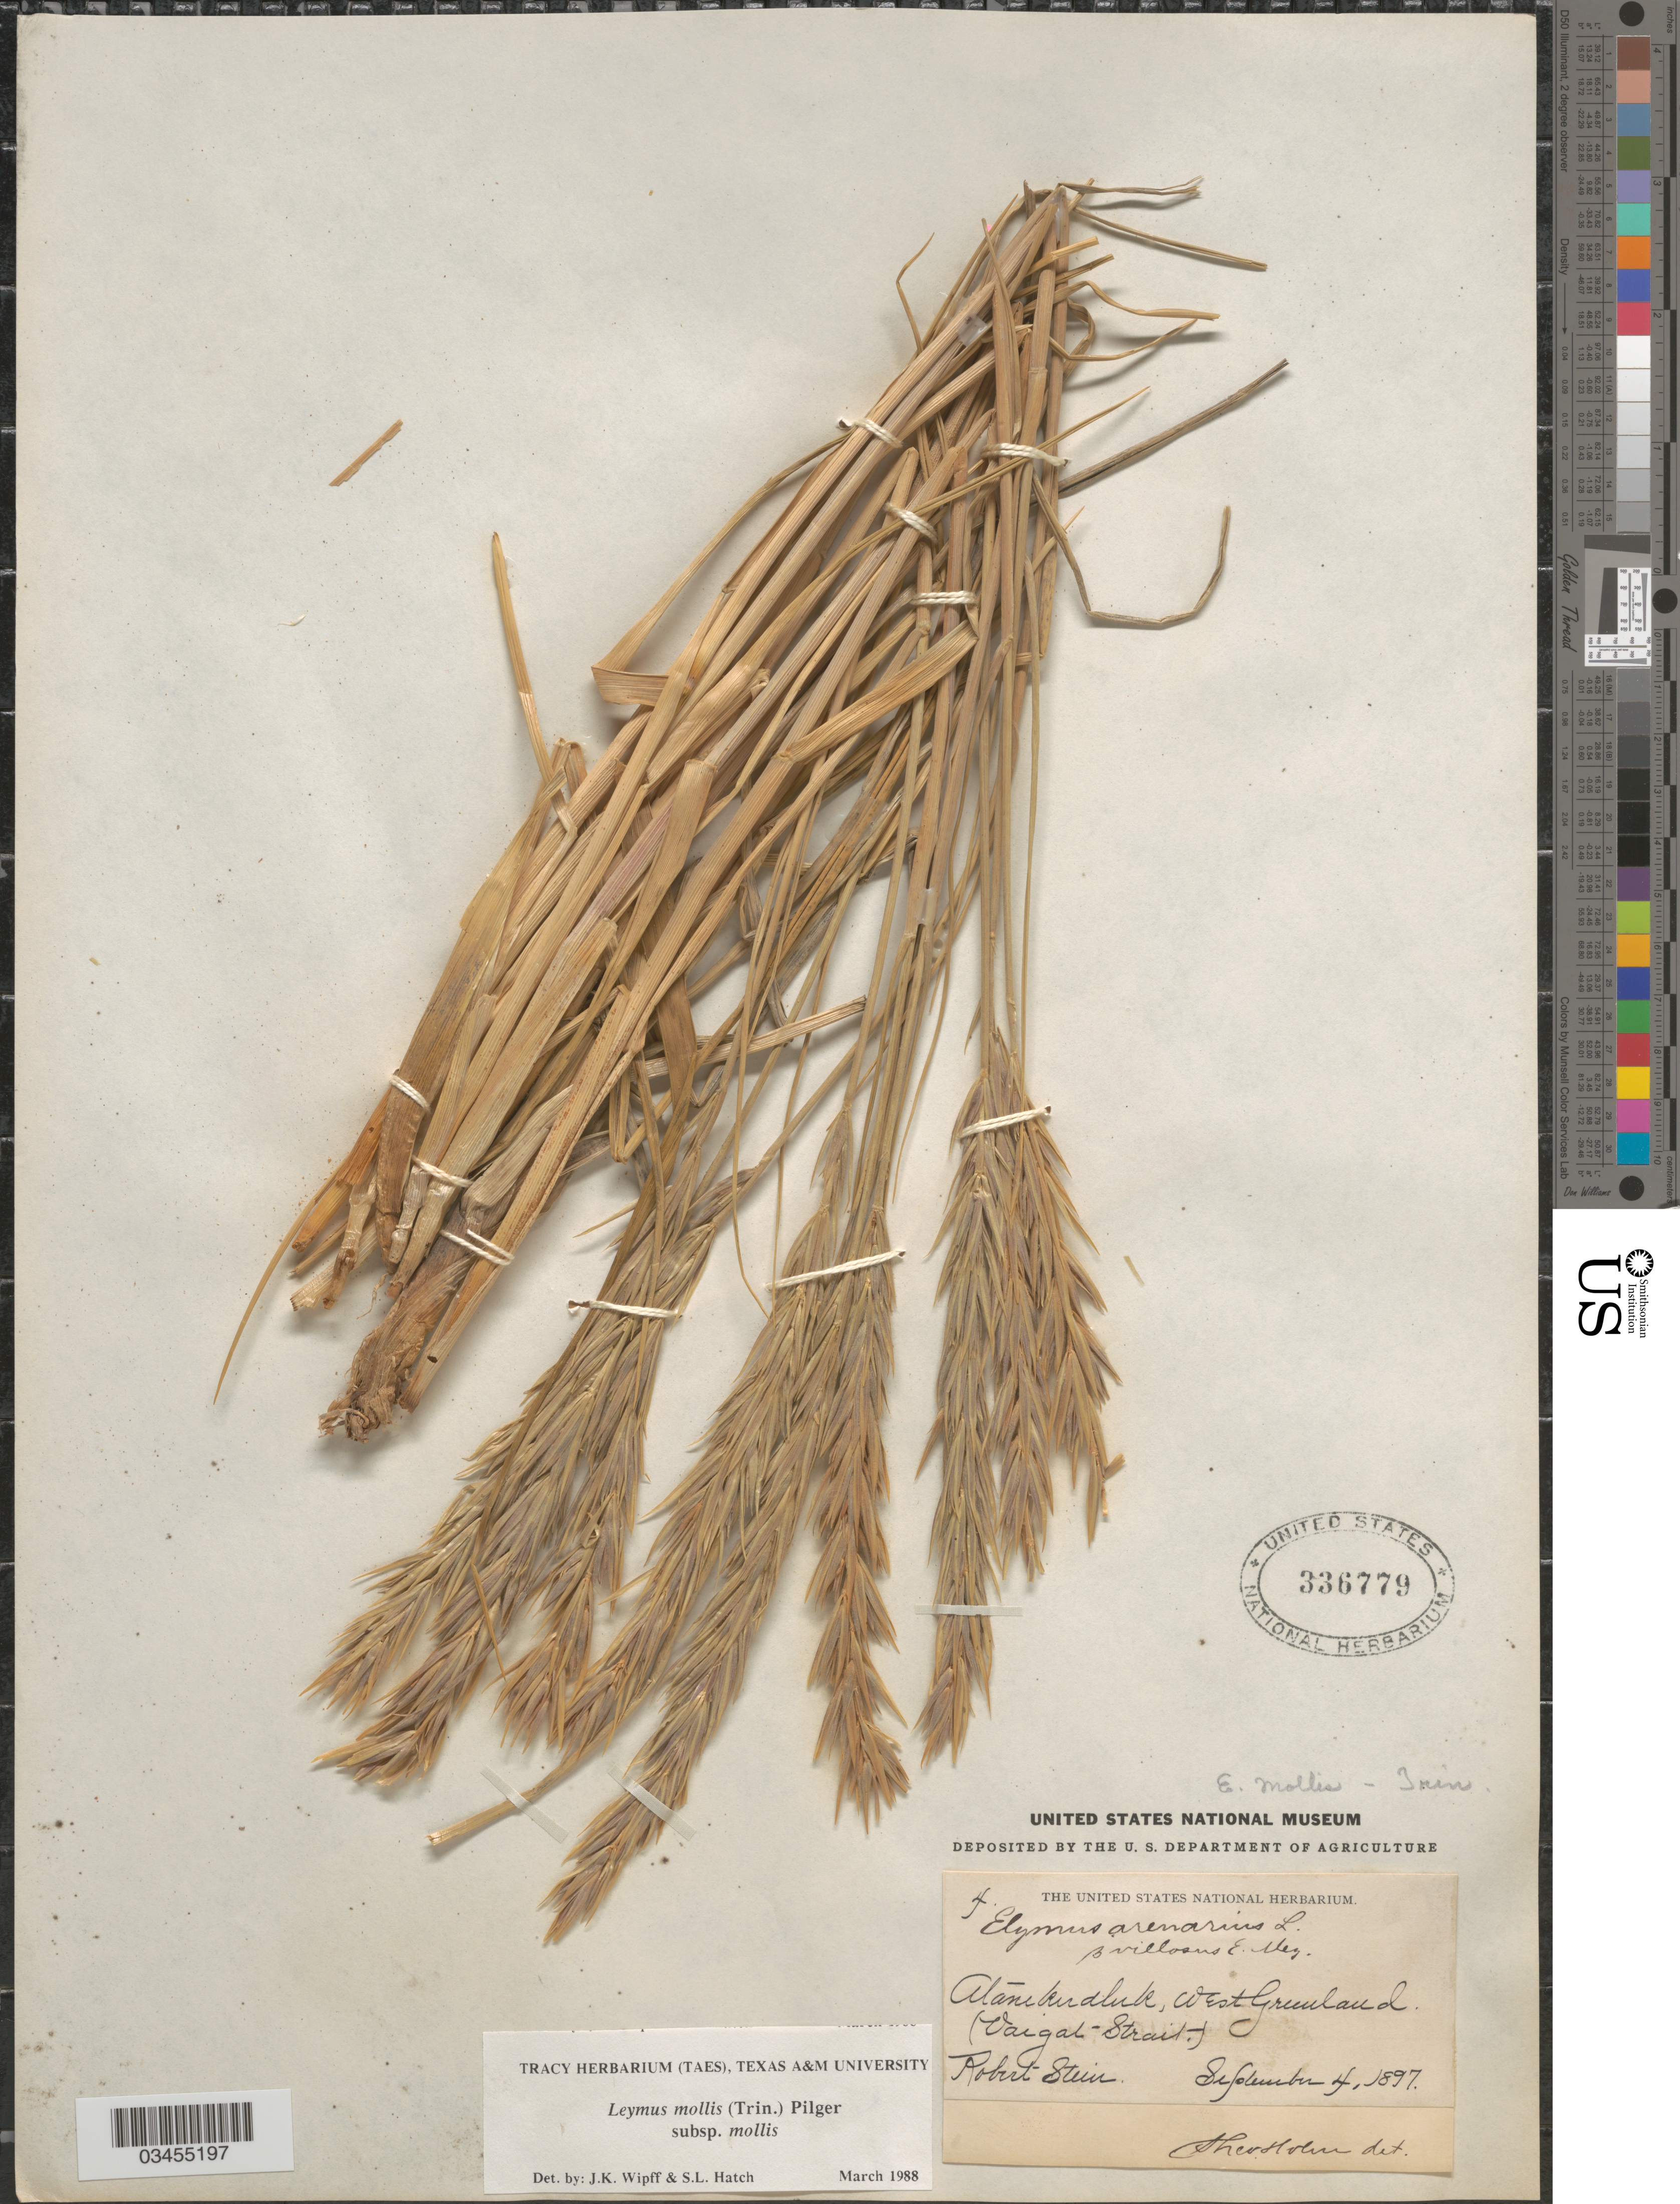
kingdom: Plantae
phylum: Tracheophyta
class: Liliopsida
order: Poales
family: Poaceae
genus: Leymus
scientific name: Leymus mollis subsp. mollis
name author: (Trin.) Pilg.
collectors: R. Stein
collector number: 4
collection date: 1897-09-04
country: Greenland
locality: Atanikerdluk, West Greenland. (Vaigat-Strait).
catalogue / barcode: US 336779